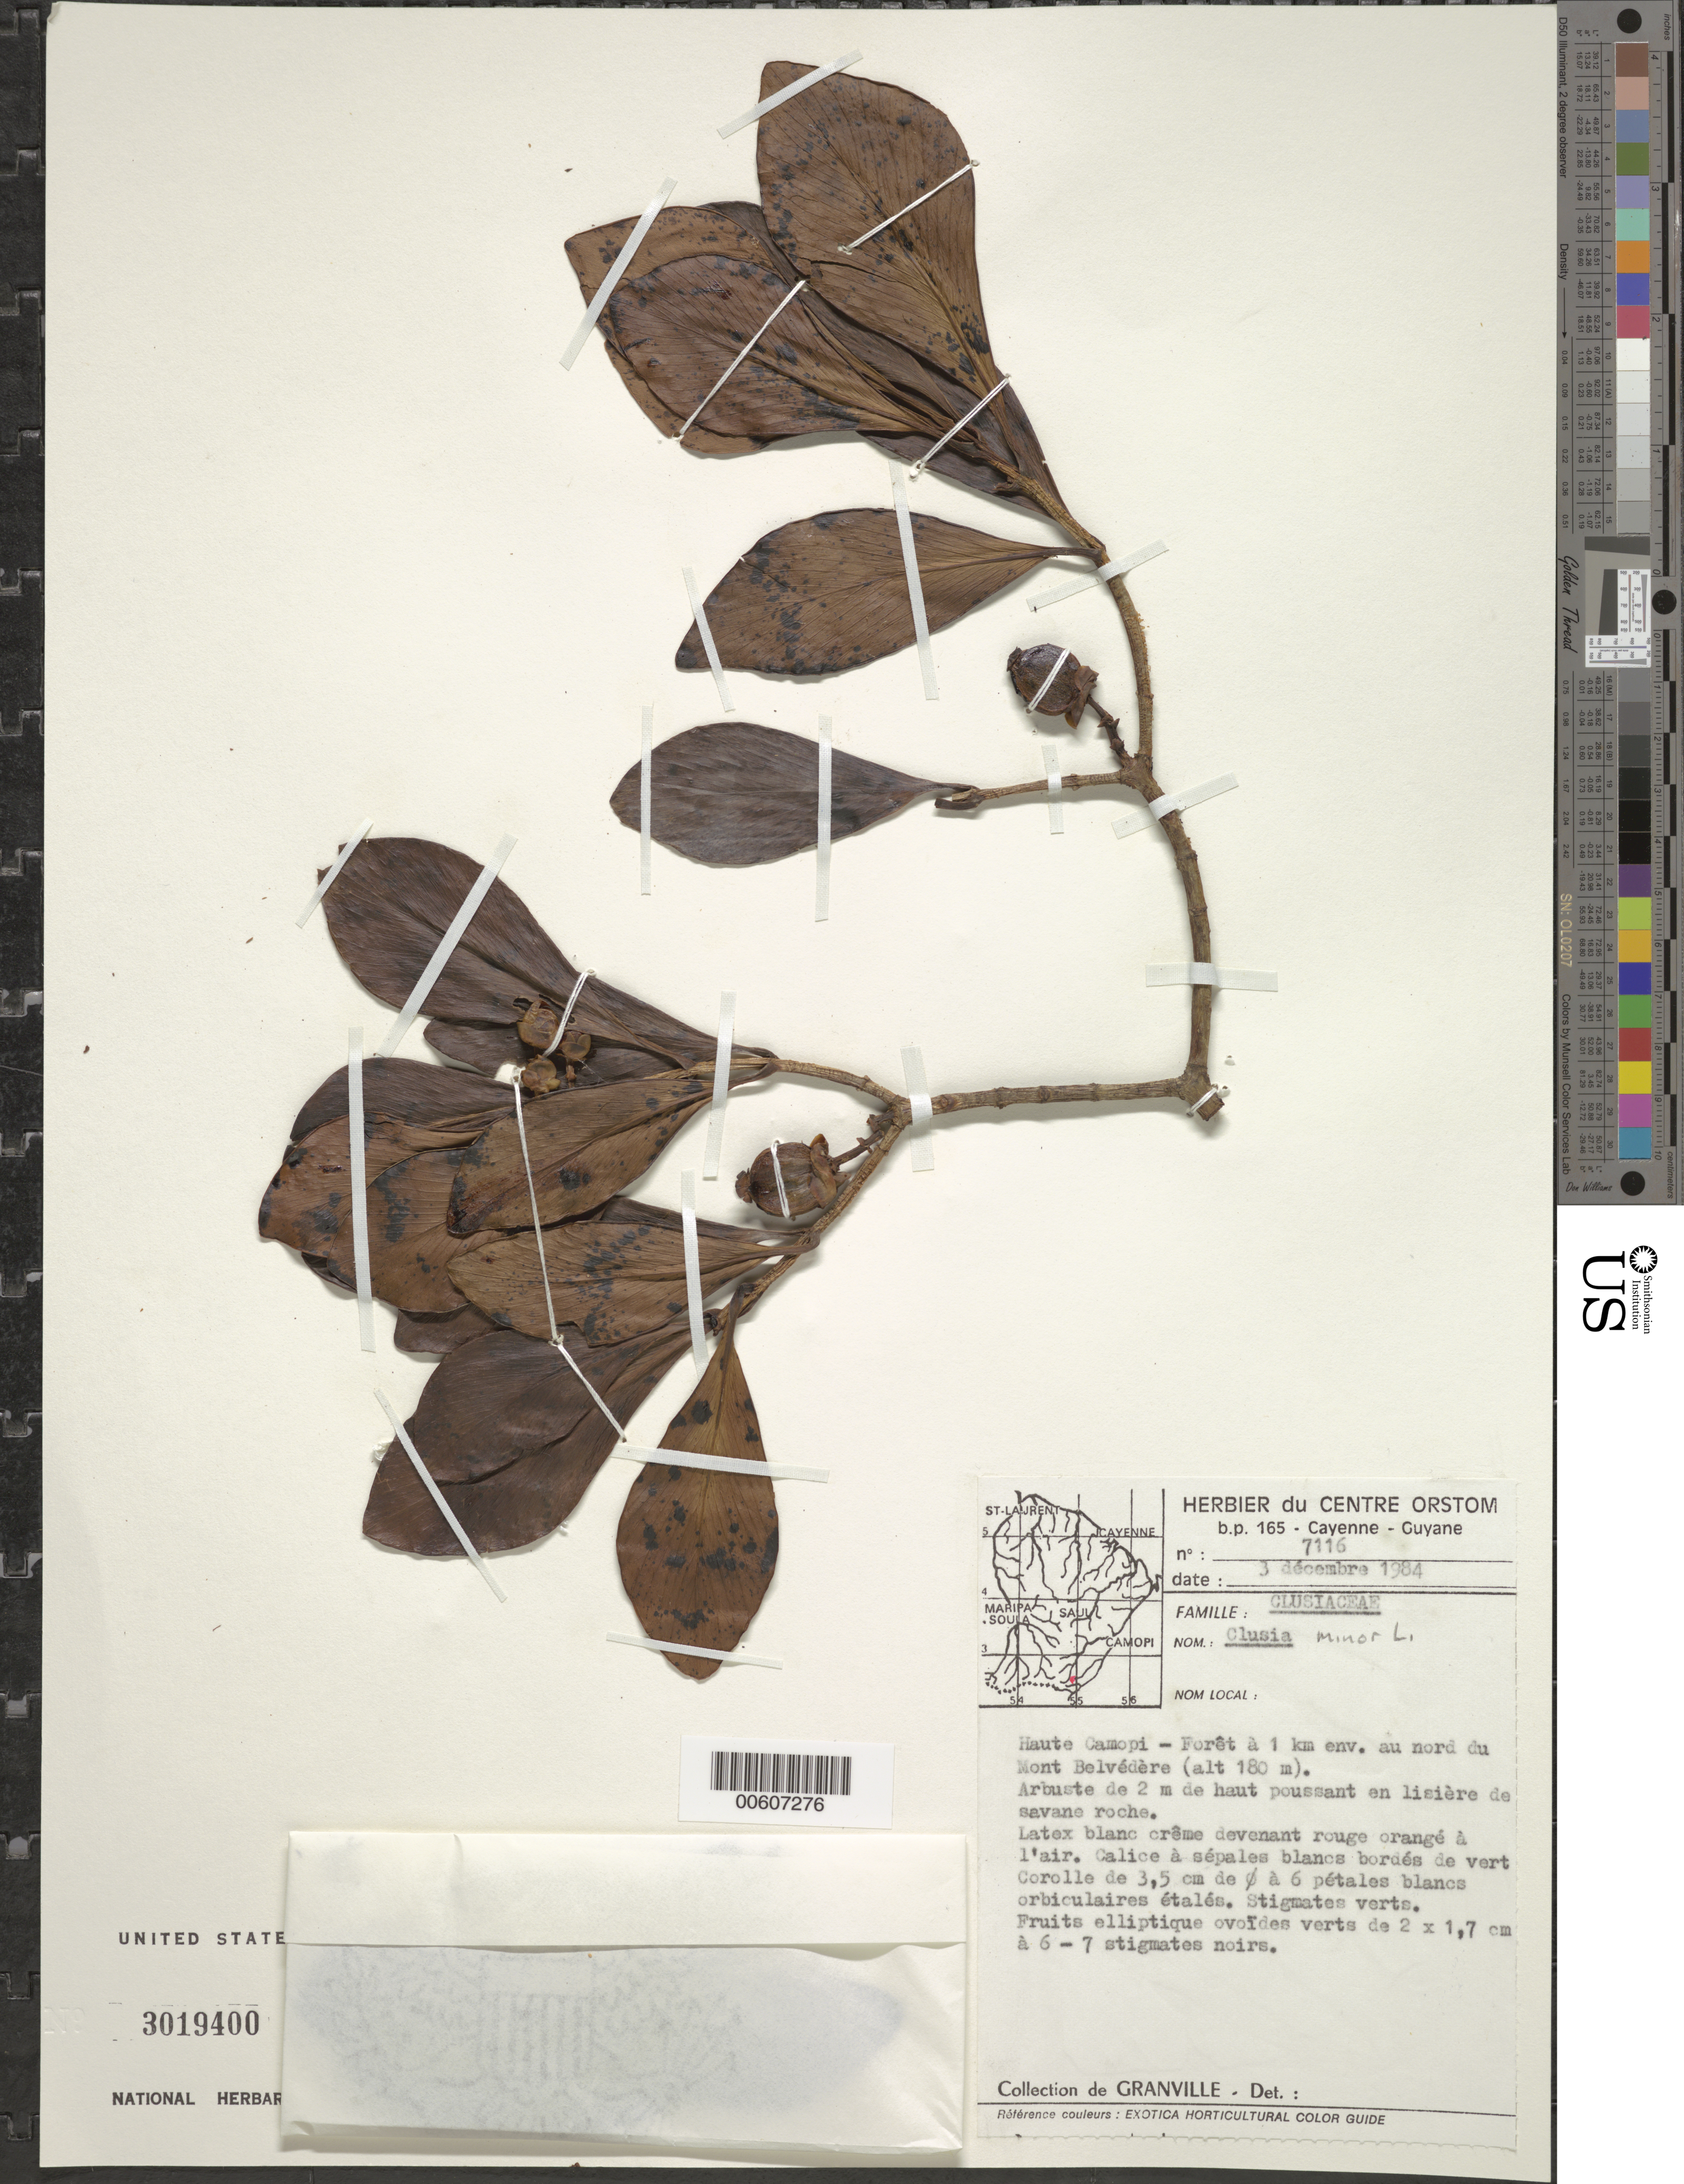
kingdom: Plantae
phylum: Tracheophyta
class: Magnoliopsida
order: Malpighiales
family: Clusiaceae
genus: Clusia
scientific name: Clusia minor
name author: L.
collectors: J.-J. de Granville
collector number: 7116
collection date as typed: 3-Dec-84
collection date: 1984-12-03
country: French Guiana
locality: Mont Belvédère, haute Camopi; a 1 km env au nord du Mont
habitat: Foret. Poussant en lisiere de savane roche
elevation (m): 180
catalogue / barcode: US 3019400